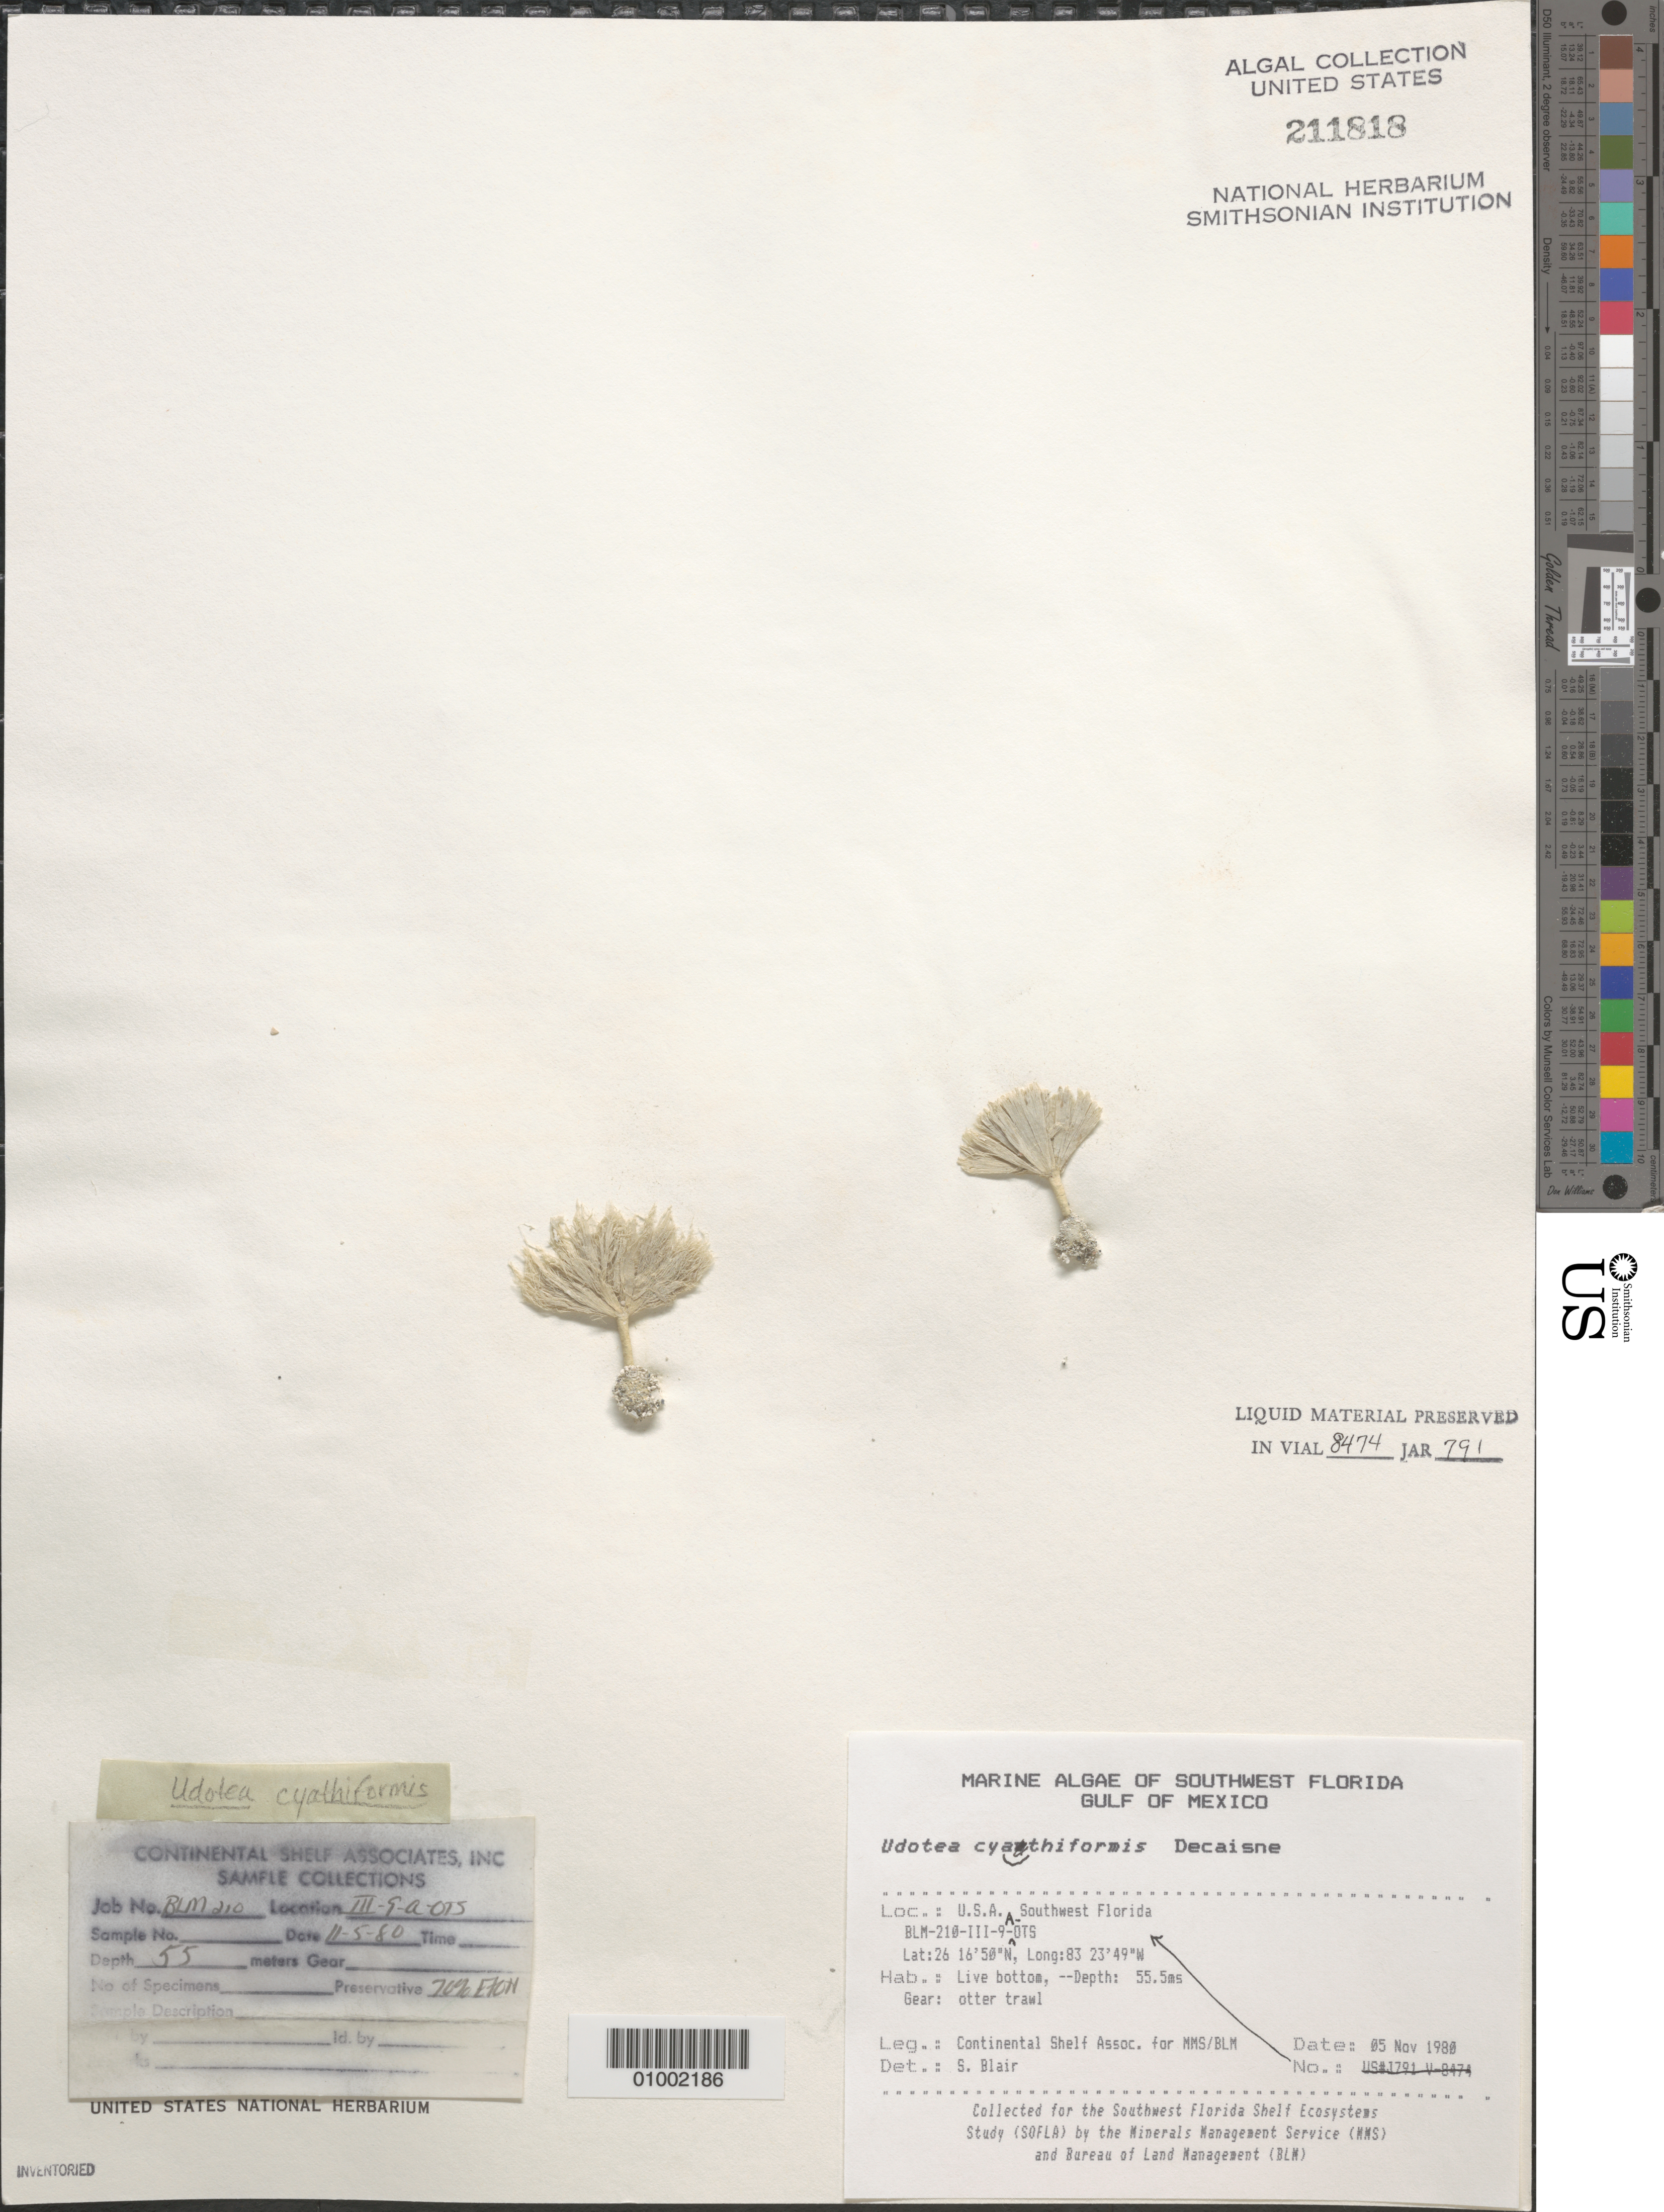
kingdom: Plantae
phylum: Chlorophyta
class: Ulvophyceae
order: Bryopsidales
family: Udoteaceae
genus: Udotea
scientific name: Udotea cyathiformis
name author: Decne.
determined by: Blair, S. M.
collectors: Continental Shelf Associates for the MMS/BLM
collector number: BLM-210-III-9-A-OTS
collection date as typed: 05 Nov 1980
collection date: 1980-11-05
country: United States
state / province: Florida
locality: Gulf of Mexico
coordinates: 26 16'50"N, 83 23'49"W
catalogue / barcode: US 211818